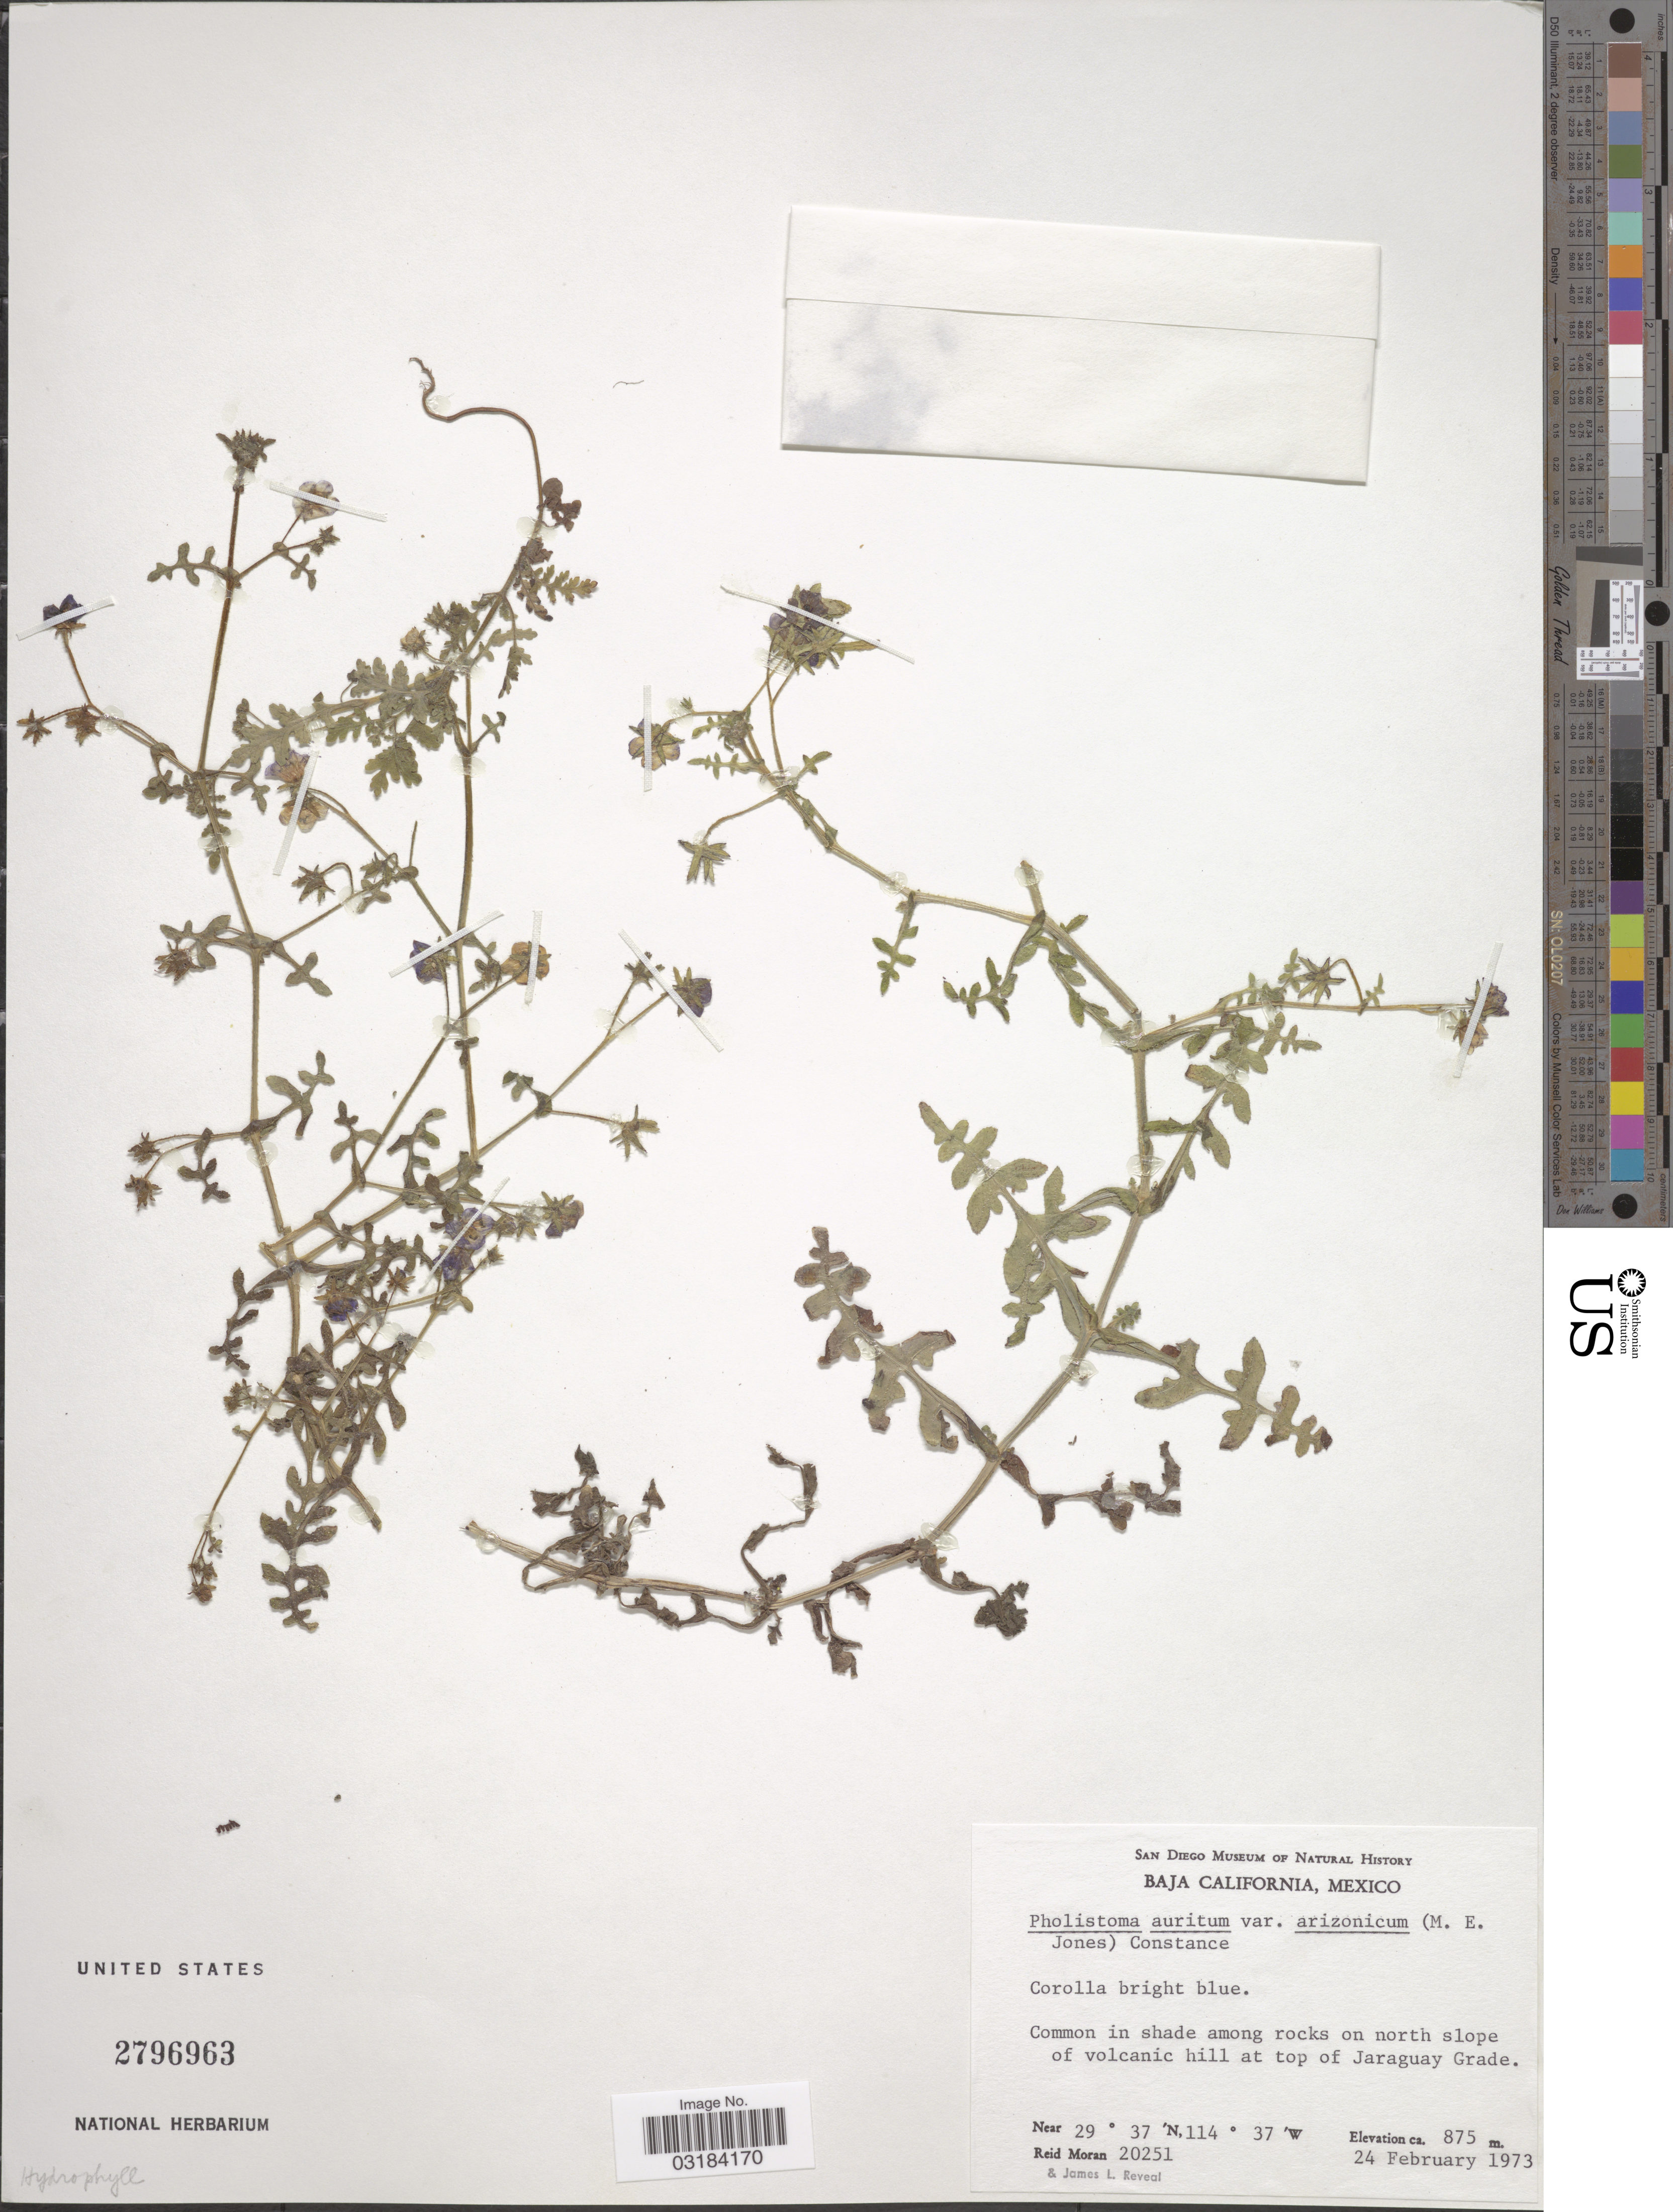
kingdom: Plantae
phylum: Tracheophyta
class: Magnoliopsida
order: Boraginales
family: Hydrophyllaceae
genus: Pholistoma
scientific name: Pholistoma auritum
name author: (Lindl.) Lilja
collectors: R. V. Moran & J. L. Reveal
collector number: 20251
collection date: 1973-02-24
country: Mexico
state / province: Baja California Norte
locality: Common in shade among rocks on north slope of volcanic hill at top of Jaraguay Grade.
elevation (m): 875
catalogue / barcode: US 2796963